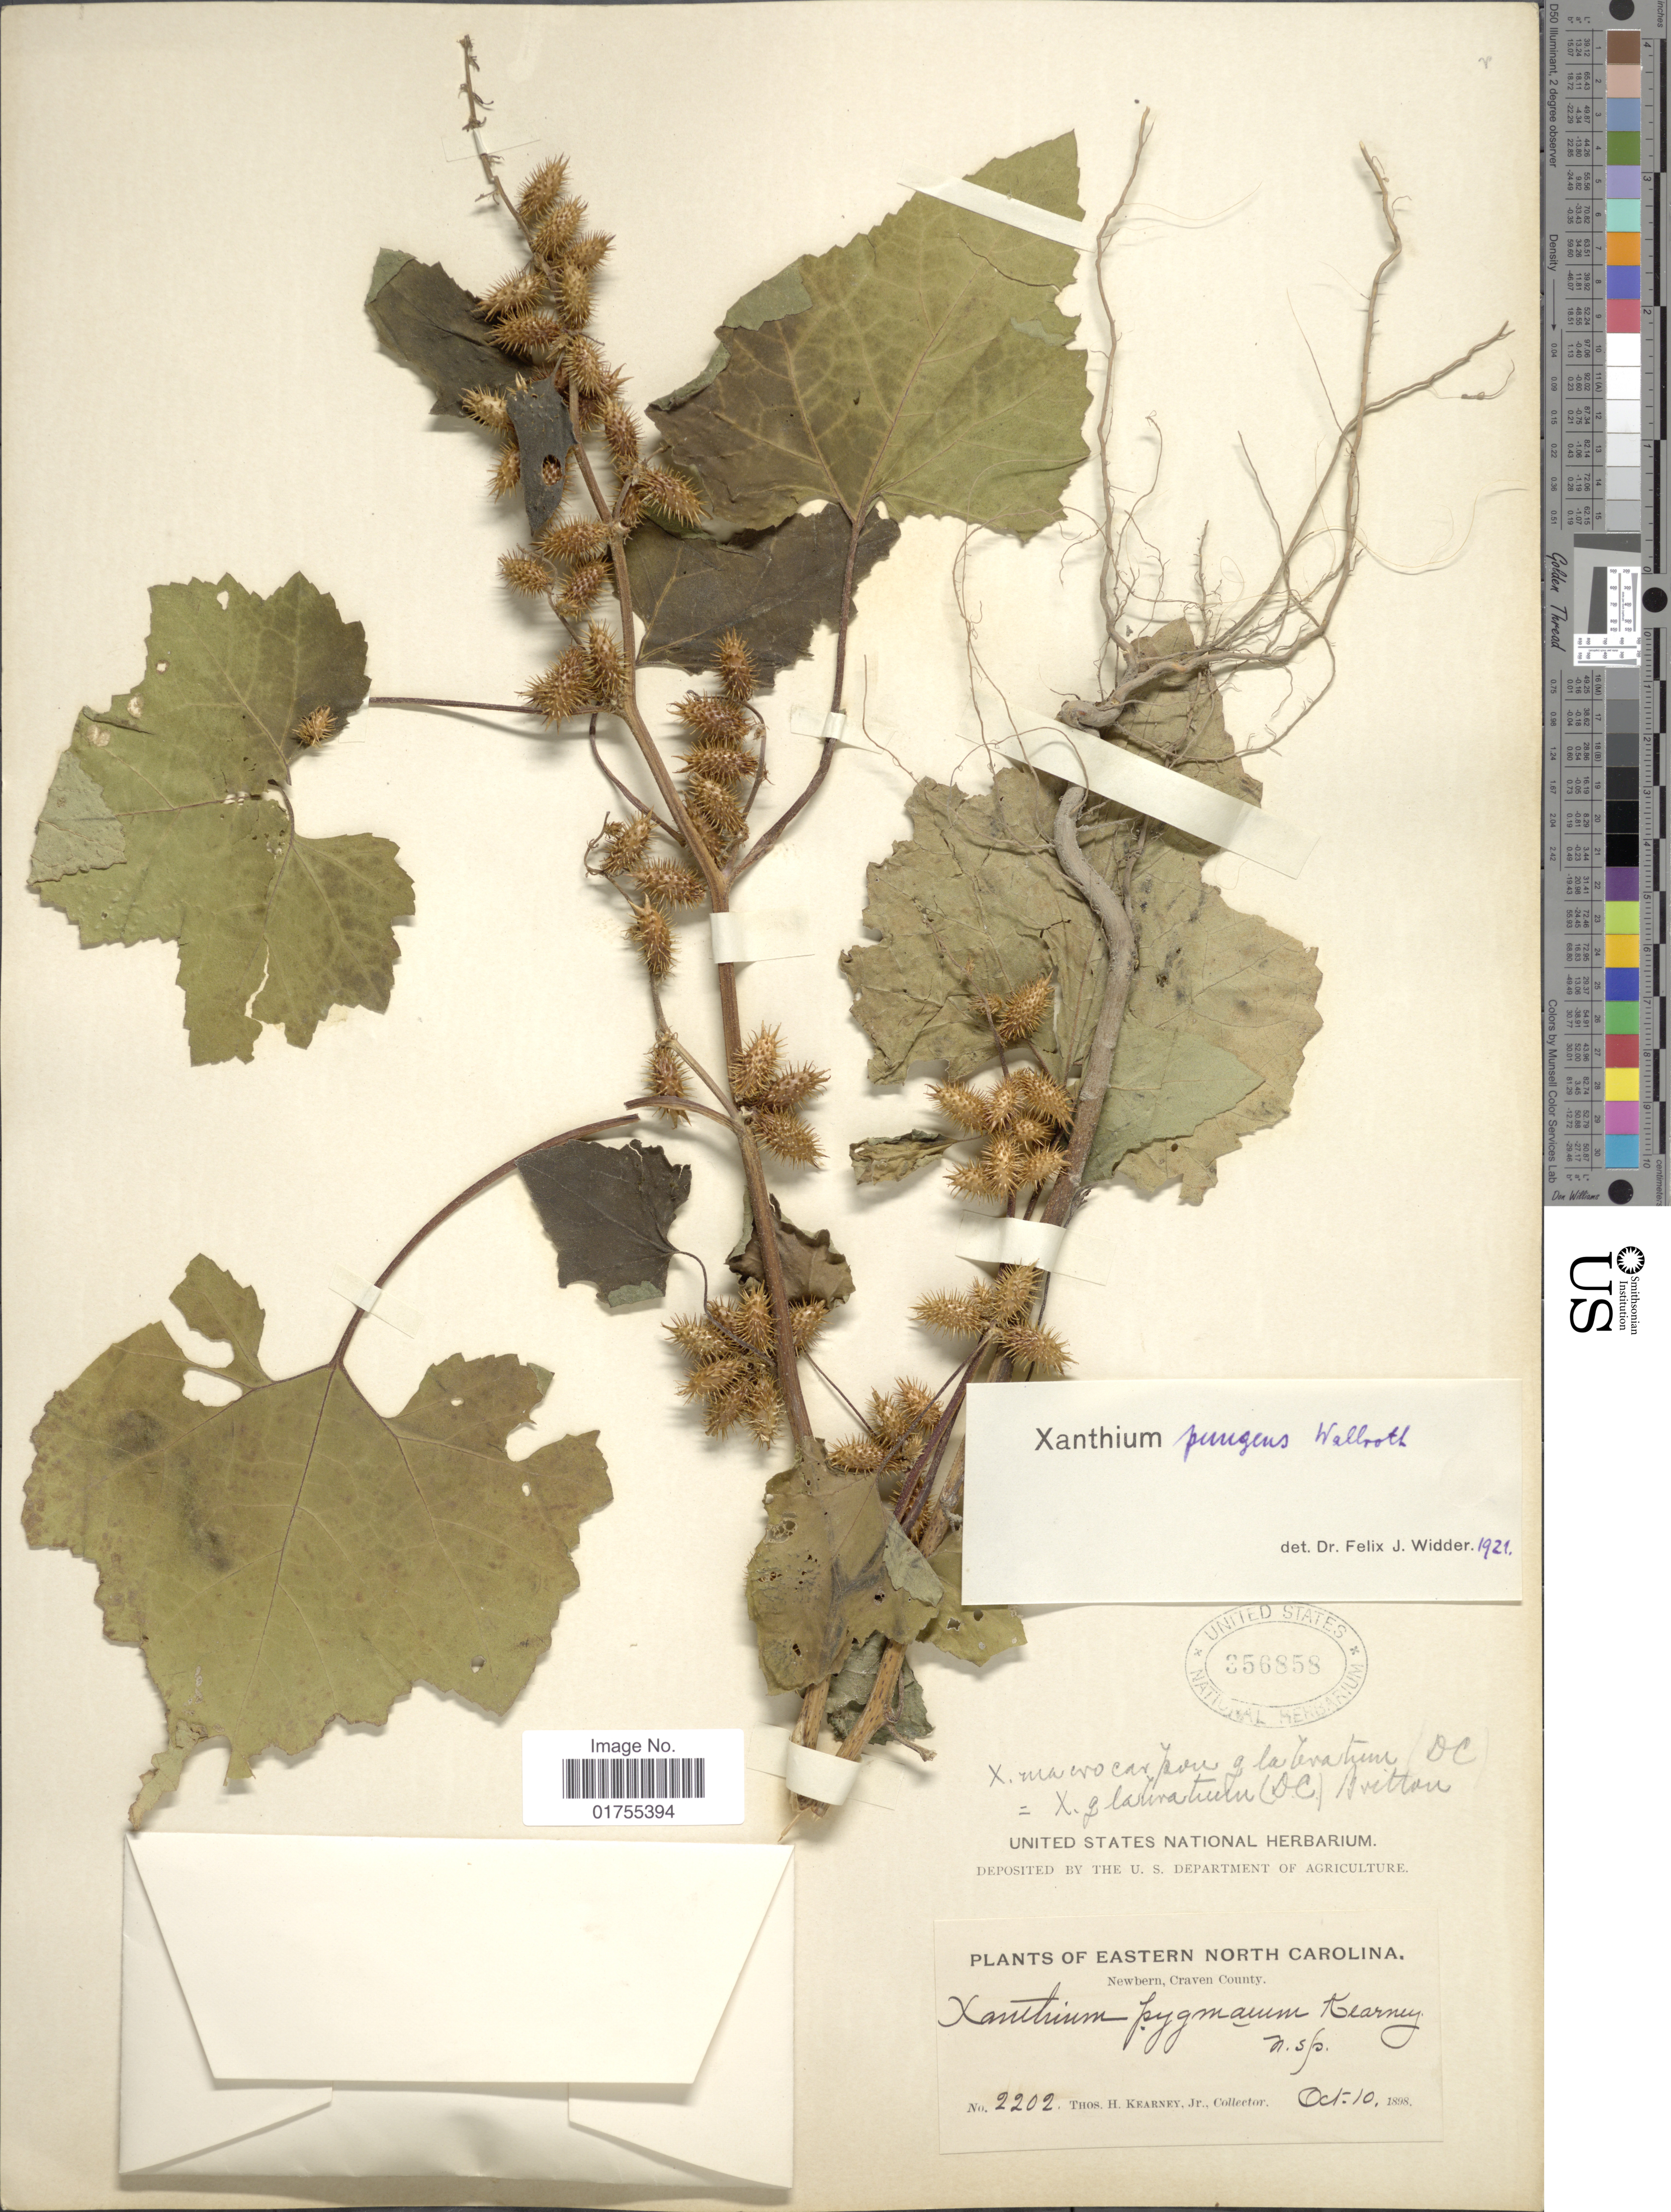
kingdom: Plantae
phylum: Tracheophyta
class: Magnoliopsida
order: Asterales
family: Asteraceae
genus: Xanthium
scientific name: Xanthium strumarium var. glabratum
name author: Mill.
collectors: T. H. Kearney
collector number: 2202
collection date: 1898-10-10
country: United States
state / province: North Carolina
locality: Eastern North Carolina, New Bern, Craven County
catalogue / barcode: US 356858